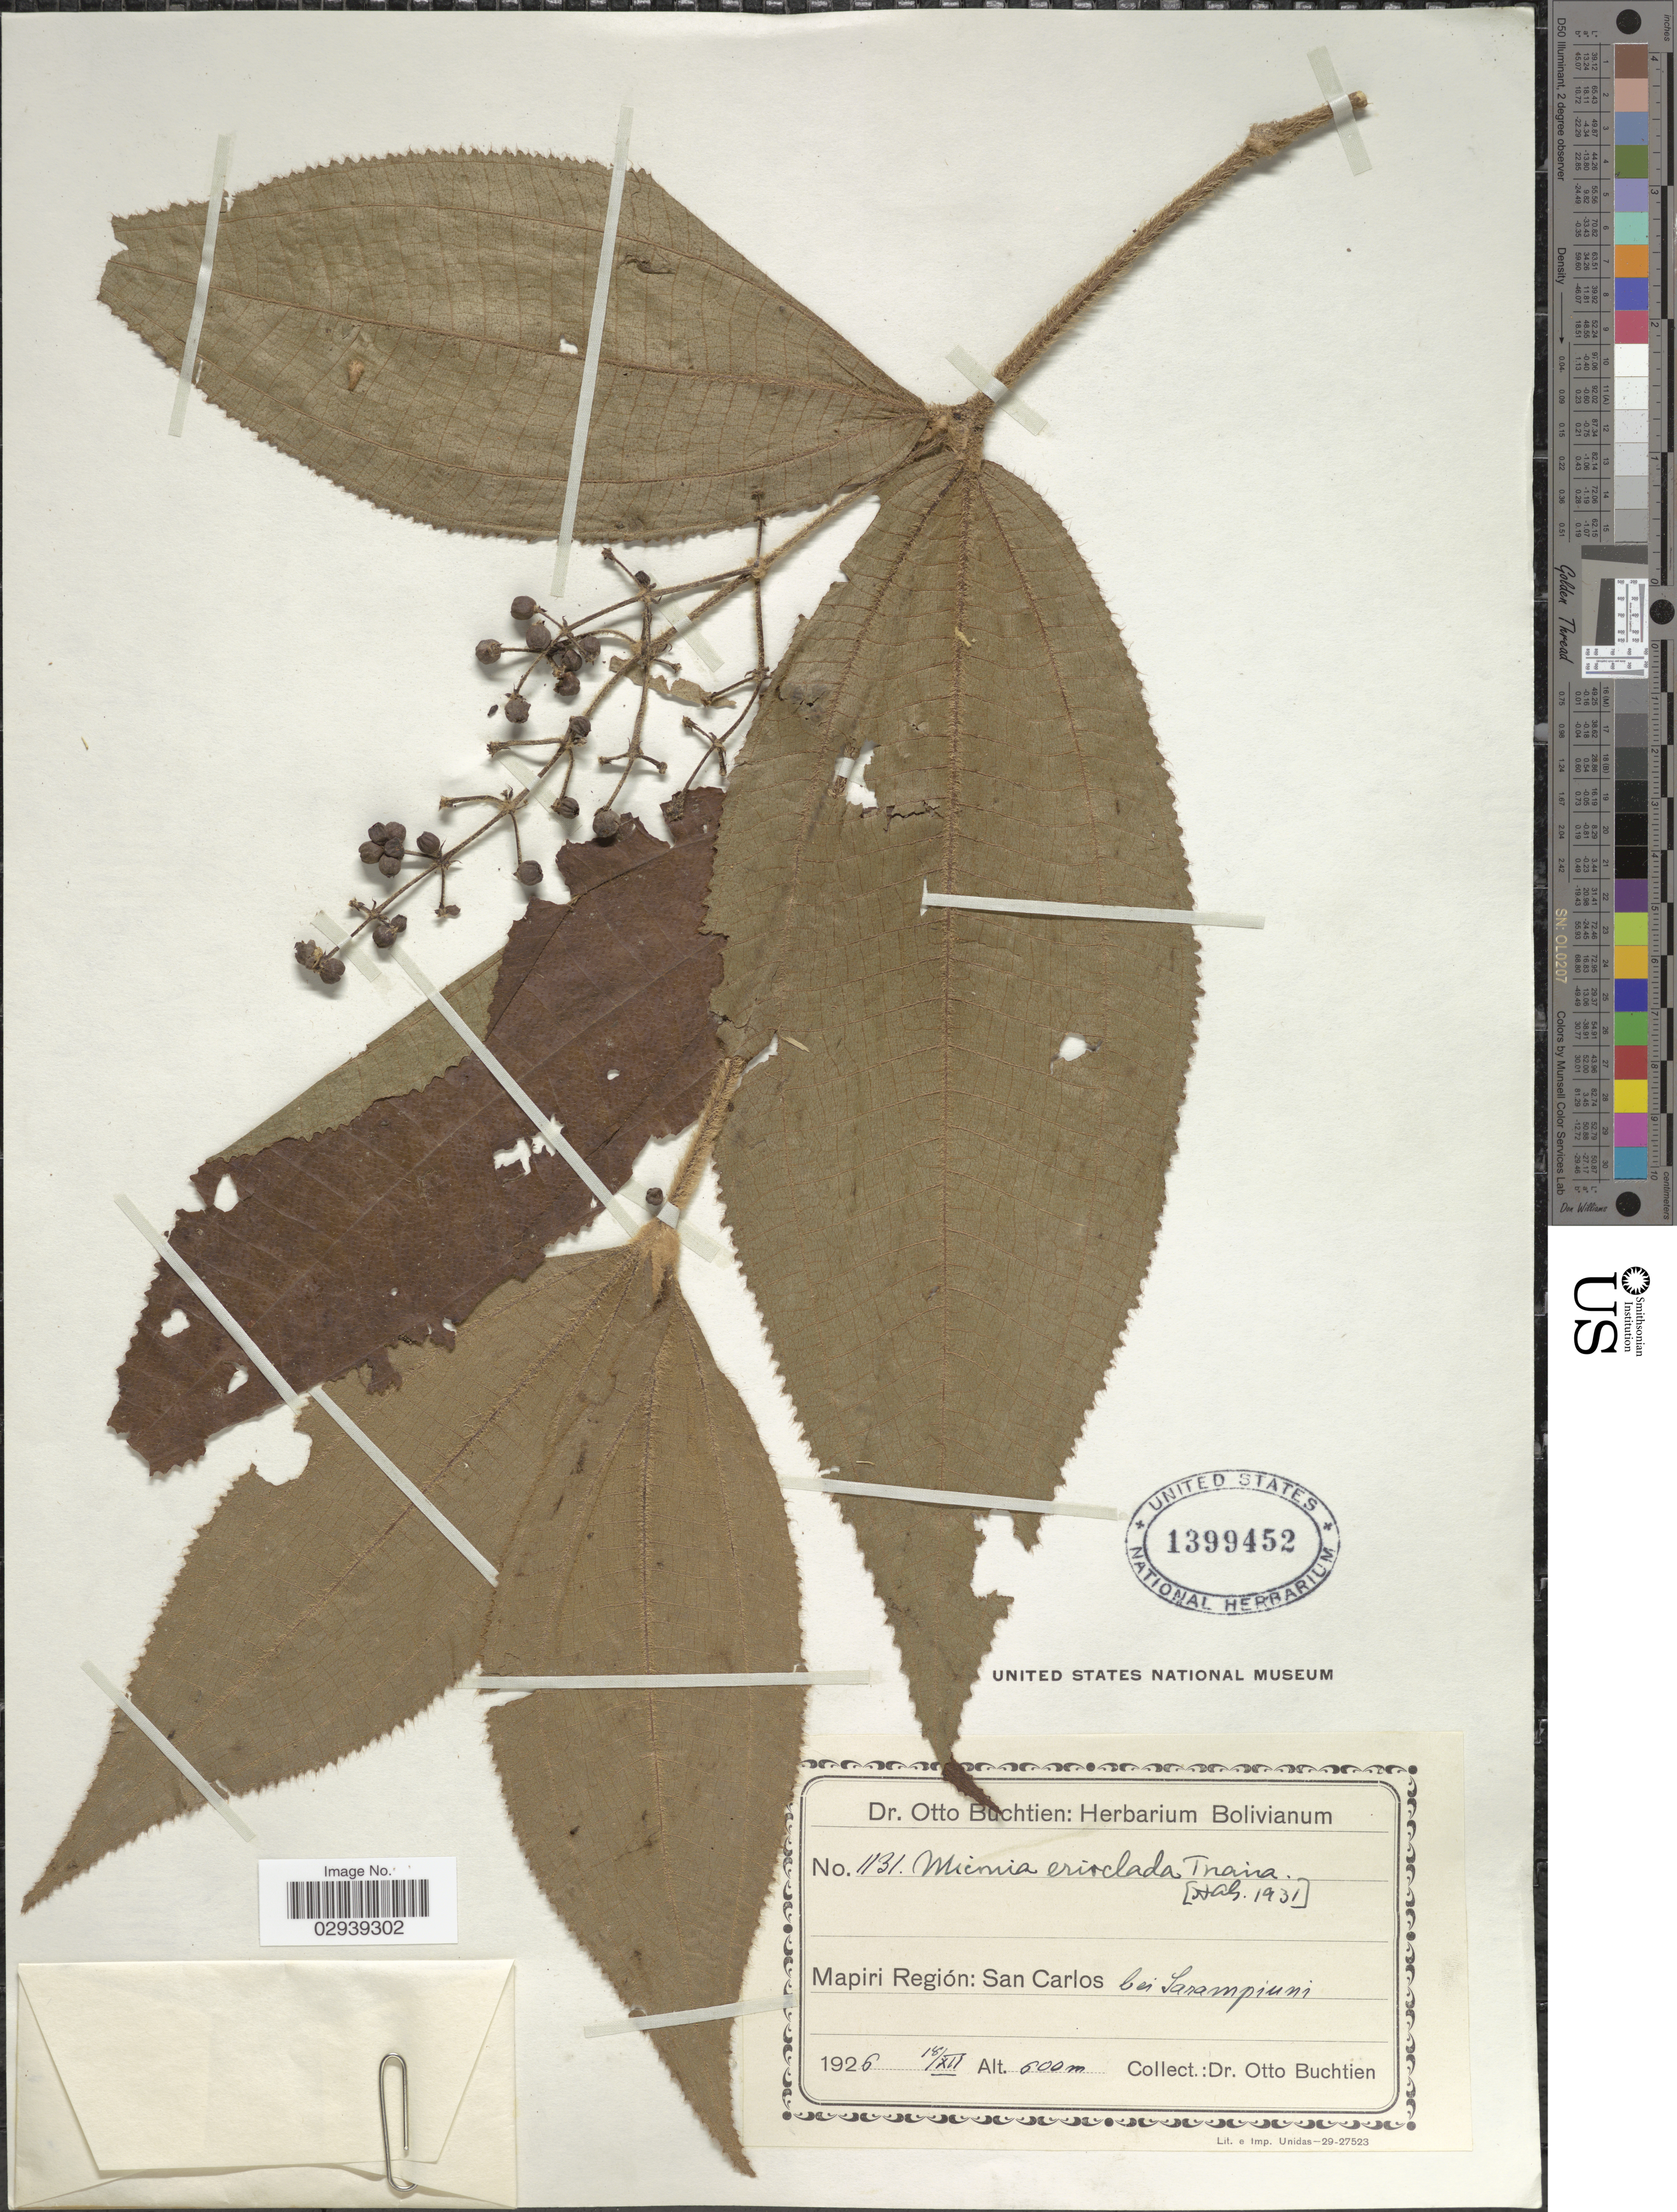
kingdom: Plantae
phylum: Tracheophyta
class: Magnoliopsida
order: Myrtales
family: Melastomataceae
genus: Miconia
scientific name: Miconia erioclada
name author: Triana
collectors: O. Buchtien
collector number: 1131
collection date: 1926-12-18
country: Bolivia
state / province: La Paz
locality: Mapiri Región: San Carlos bei Sarampiuni.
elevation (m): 600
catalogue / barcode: US 1399452